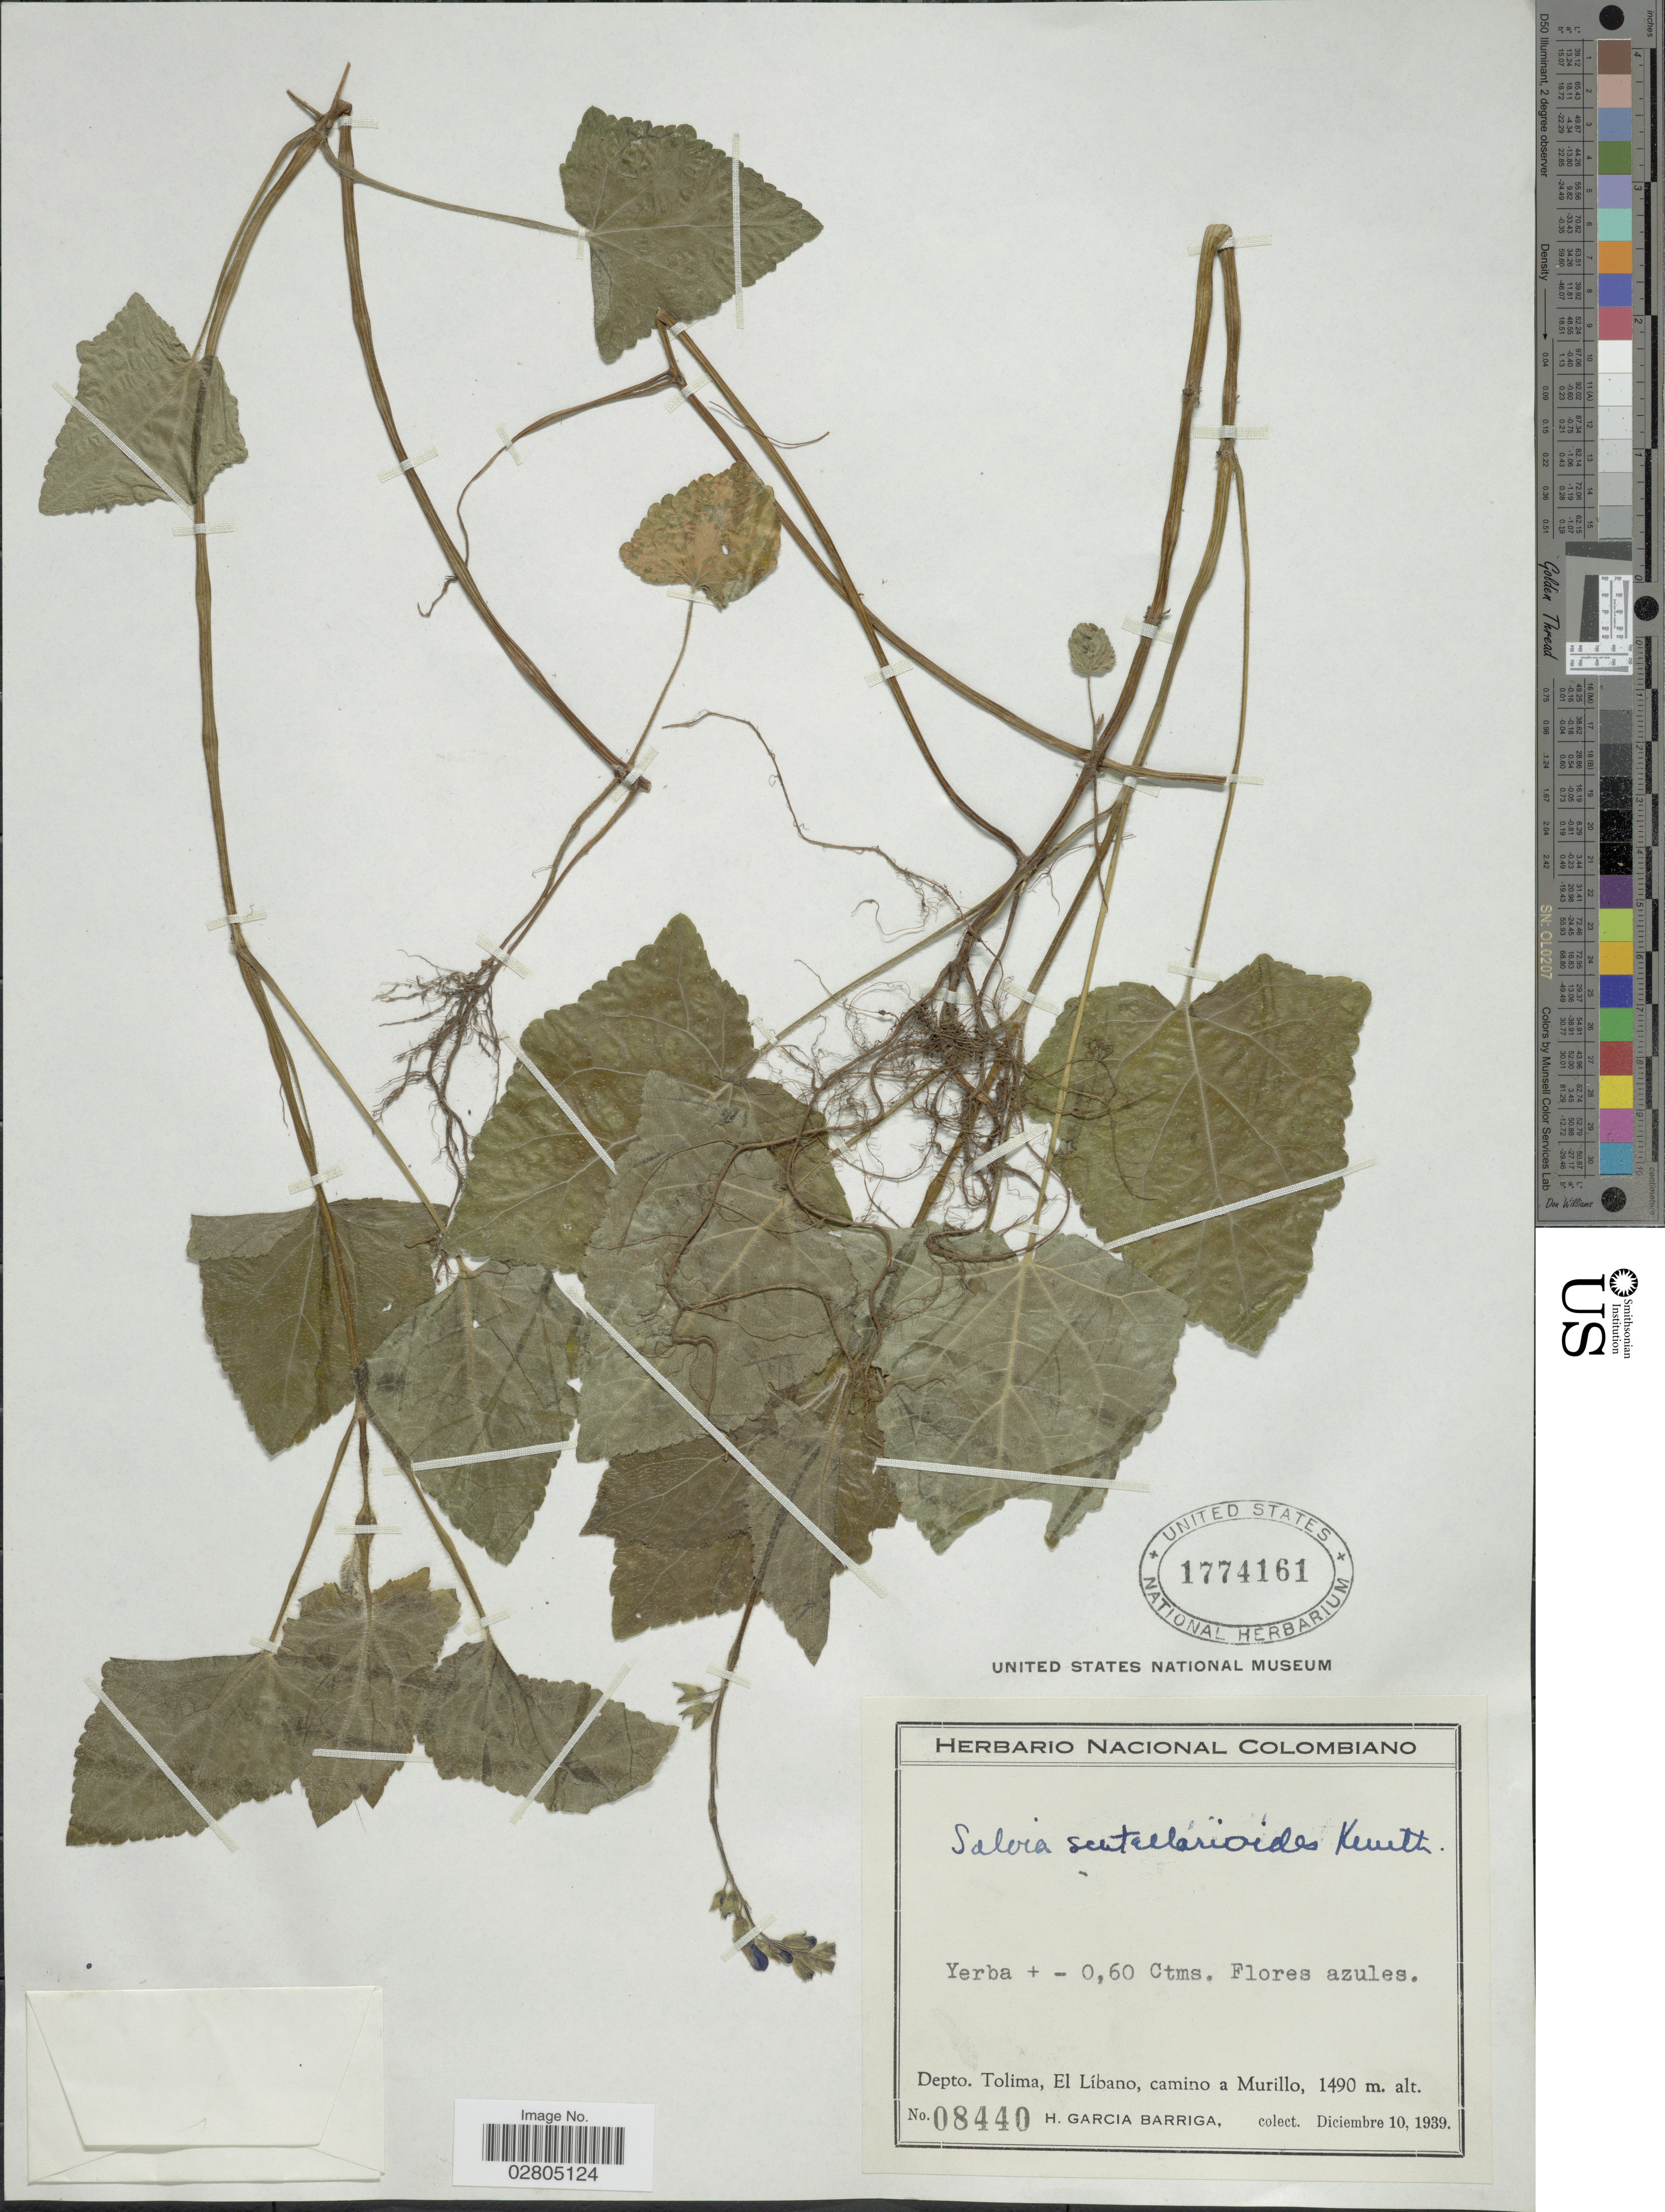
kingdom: Plantae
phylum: Tracheophyta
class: Magnoliopsida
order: Lamiales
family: Lamiaceae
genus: Salvia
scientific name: Salvia scutellarioides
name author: Kunth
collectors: H. García Barriga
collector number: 08440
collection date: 1939-12-10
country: Colombia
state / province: Tolima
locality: Depto. Tolima, El Líbano, camino a Murillo.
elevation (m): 1490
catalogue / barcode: US 1774161